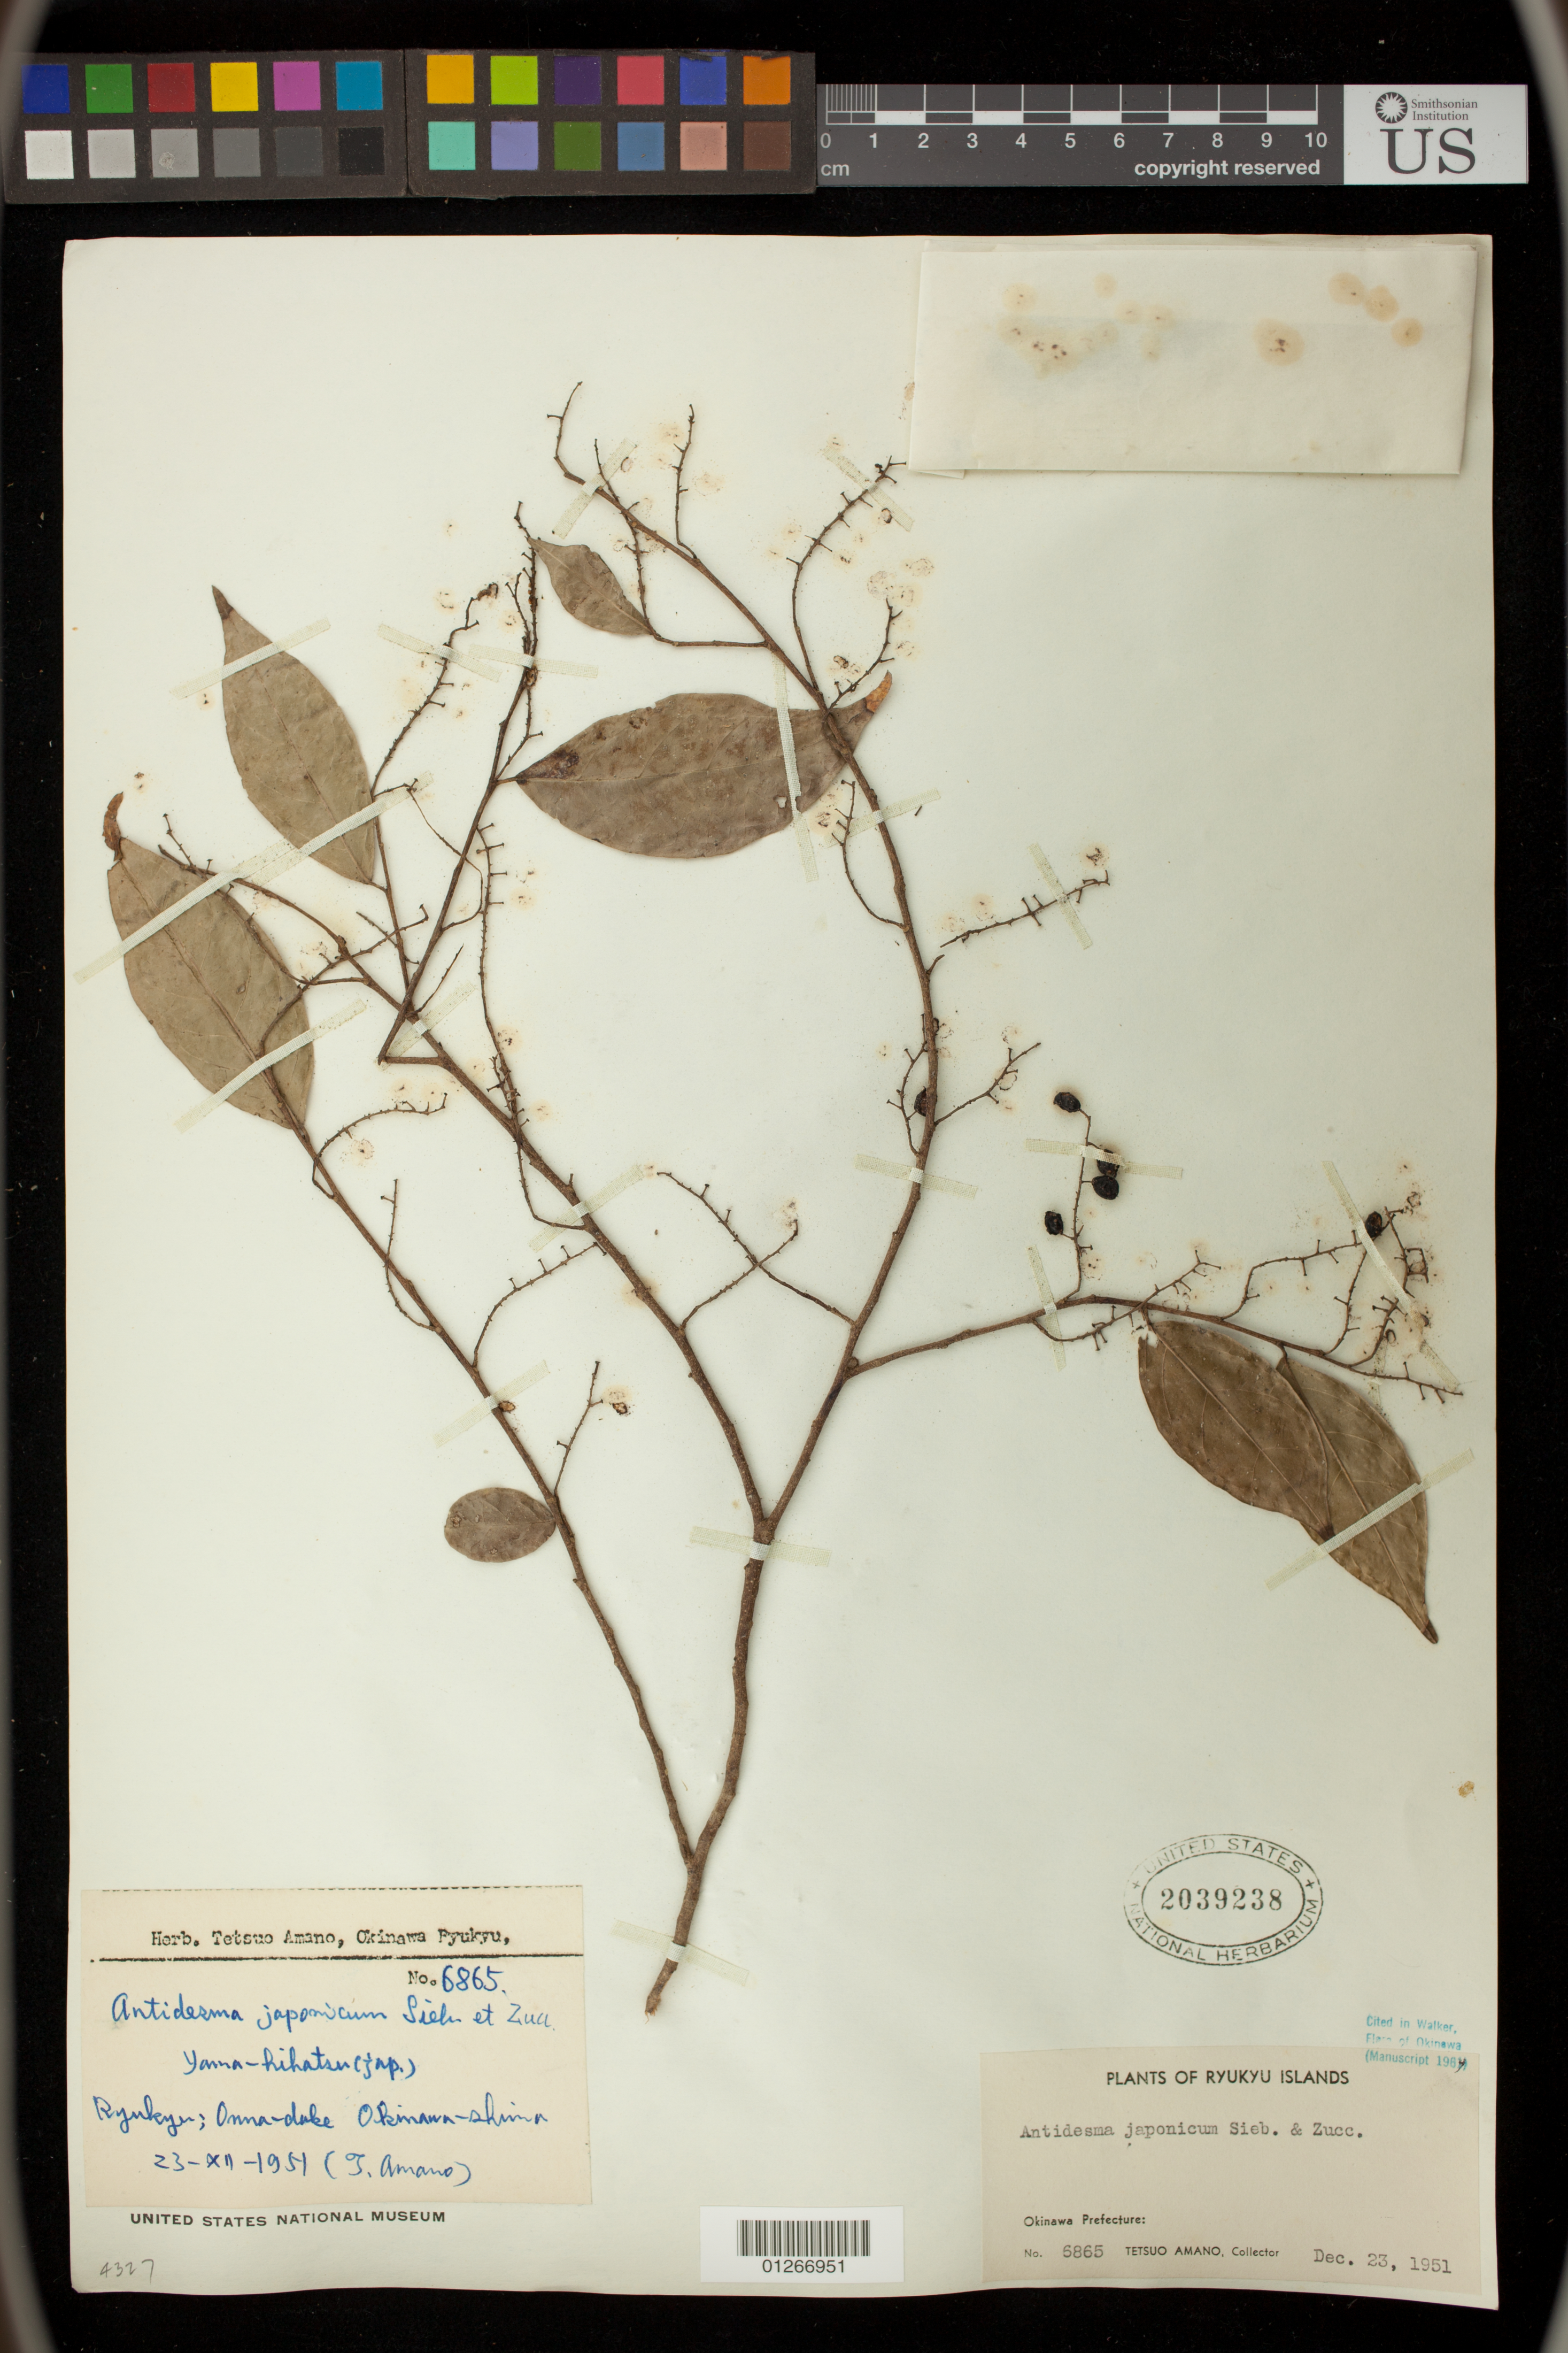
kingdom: Plantae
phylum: Tracheophyta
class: Magnoliopsida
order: Malpighiales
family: Phyllanthaceae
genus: Antidesma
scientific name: Antidesma japonicum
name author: Siebert & Zucc.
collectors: T. Amano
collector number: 6865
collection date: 1951-12-23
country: Japan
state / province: Okinawa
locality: Ryukyu Islands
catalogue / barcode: US 2039238